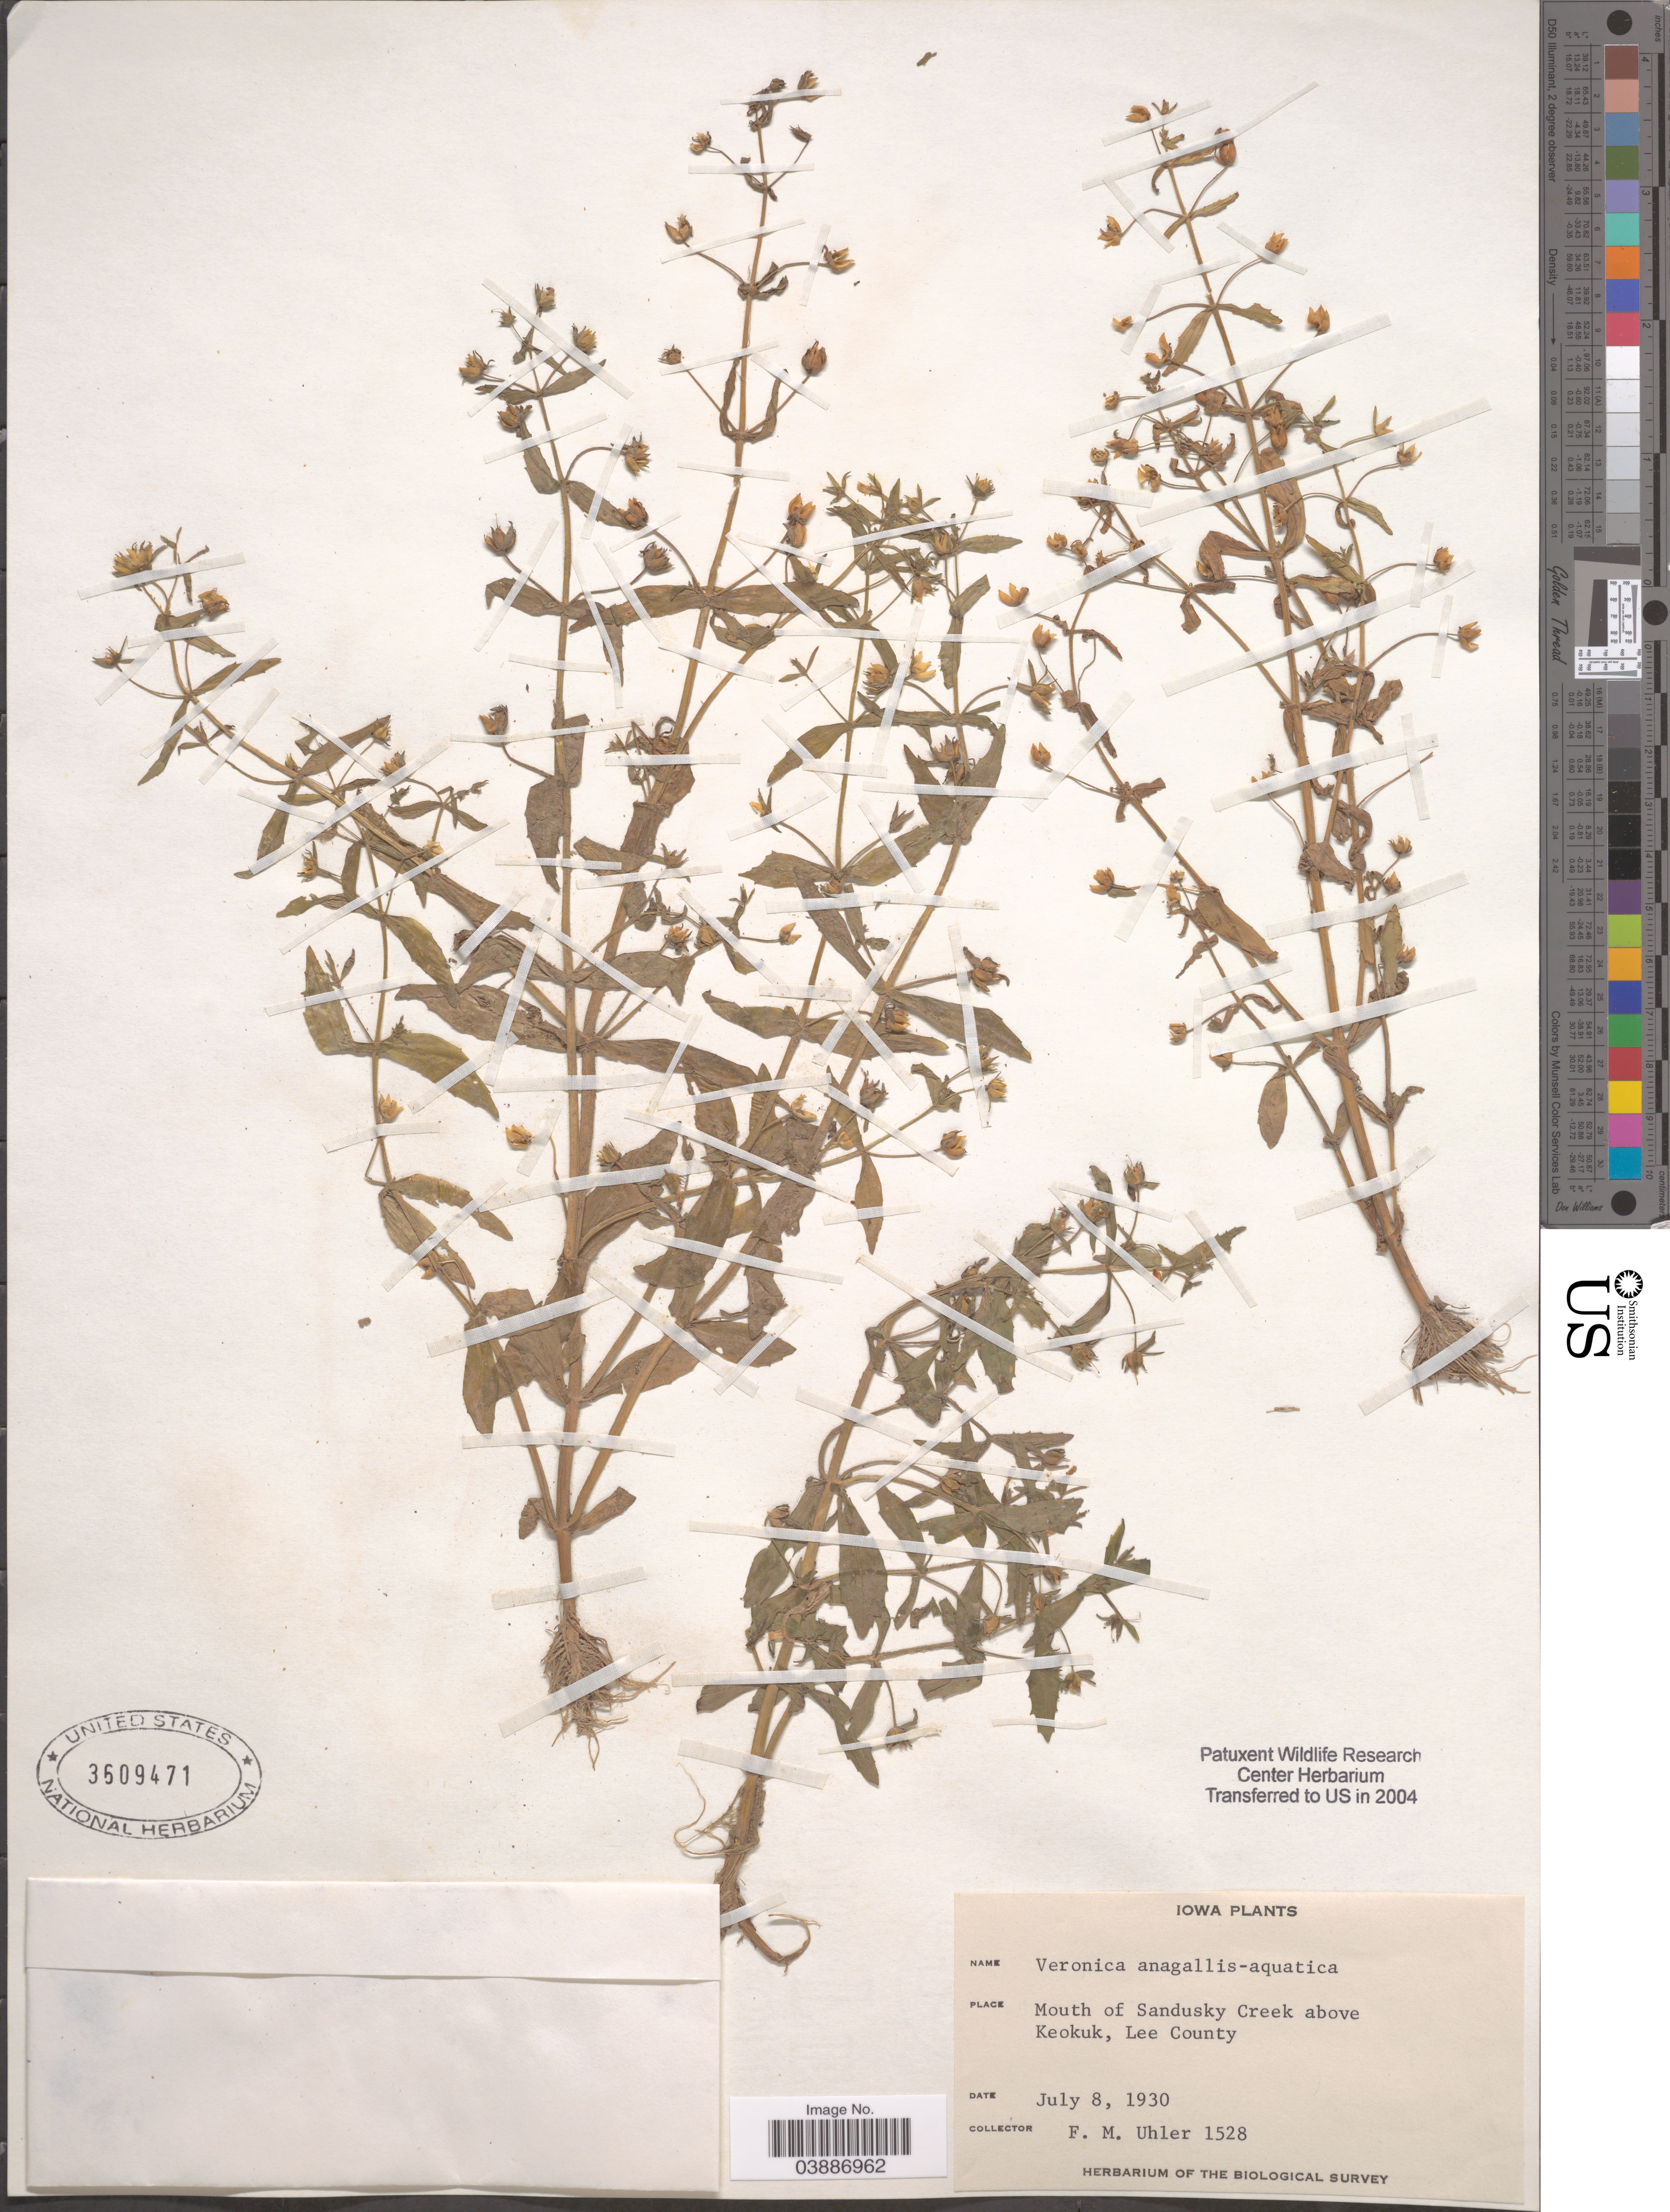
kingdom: Plantae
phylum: Tracheophyta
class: Magnoliopsida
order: Lamiales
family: Plantaginaceae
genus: Veronica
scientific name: Veronica anagallis-aquatica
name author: L.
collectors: F. M. Uhler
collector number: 1528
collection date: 1930-07-08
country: United States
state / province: Iowa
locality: Mouth of Sandusky Creek above Keokuk, Lee County.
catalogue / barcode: US 3609471